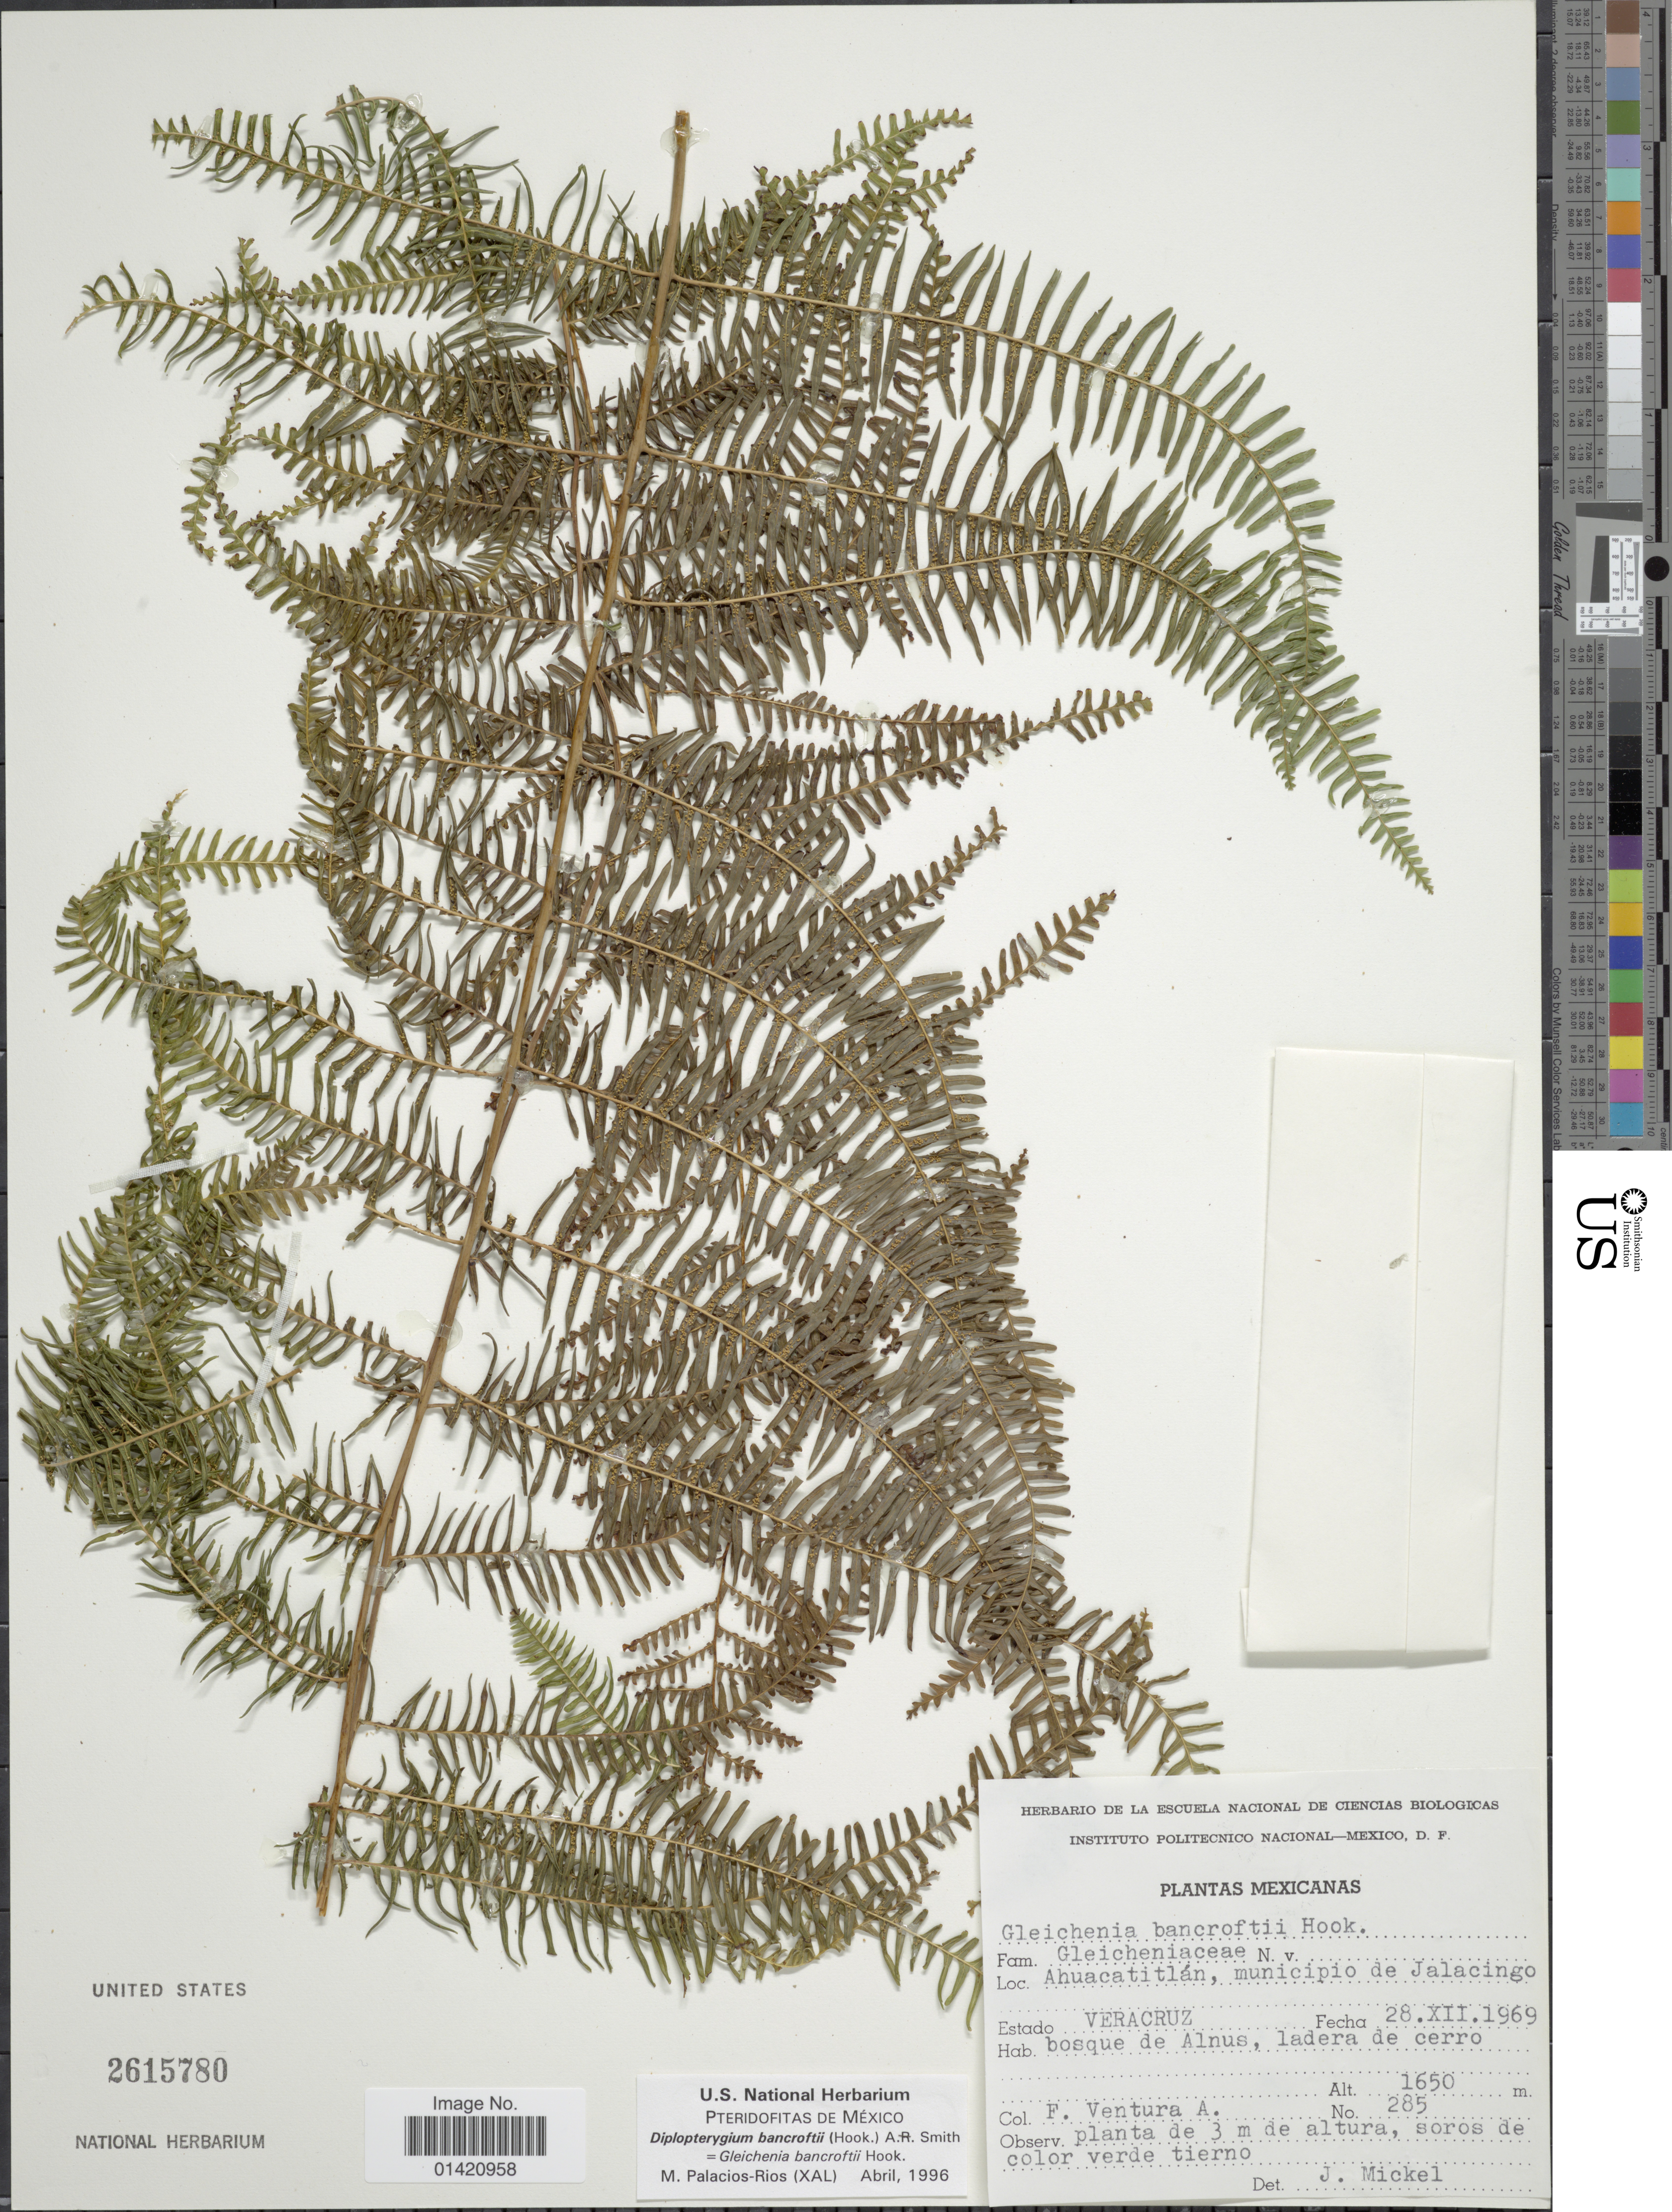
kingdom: Plantae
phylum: Tracheophyta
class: Polypodiopsida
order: Gleicheniales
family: Gleicheniaceae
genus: Diplopterygium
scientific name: Diplopterygium bancroftii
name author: (Hook.) A.R. Sm.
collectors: F. Ventura-A.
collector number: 285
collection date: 1969-12-28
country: Mexico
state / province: Veracruz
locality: Ahuacatitlán, municpio de Jalacingo, Estado Veracruz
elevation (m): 1650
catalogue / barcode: US 2615780